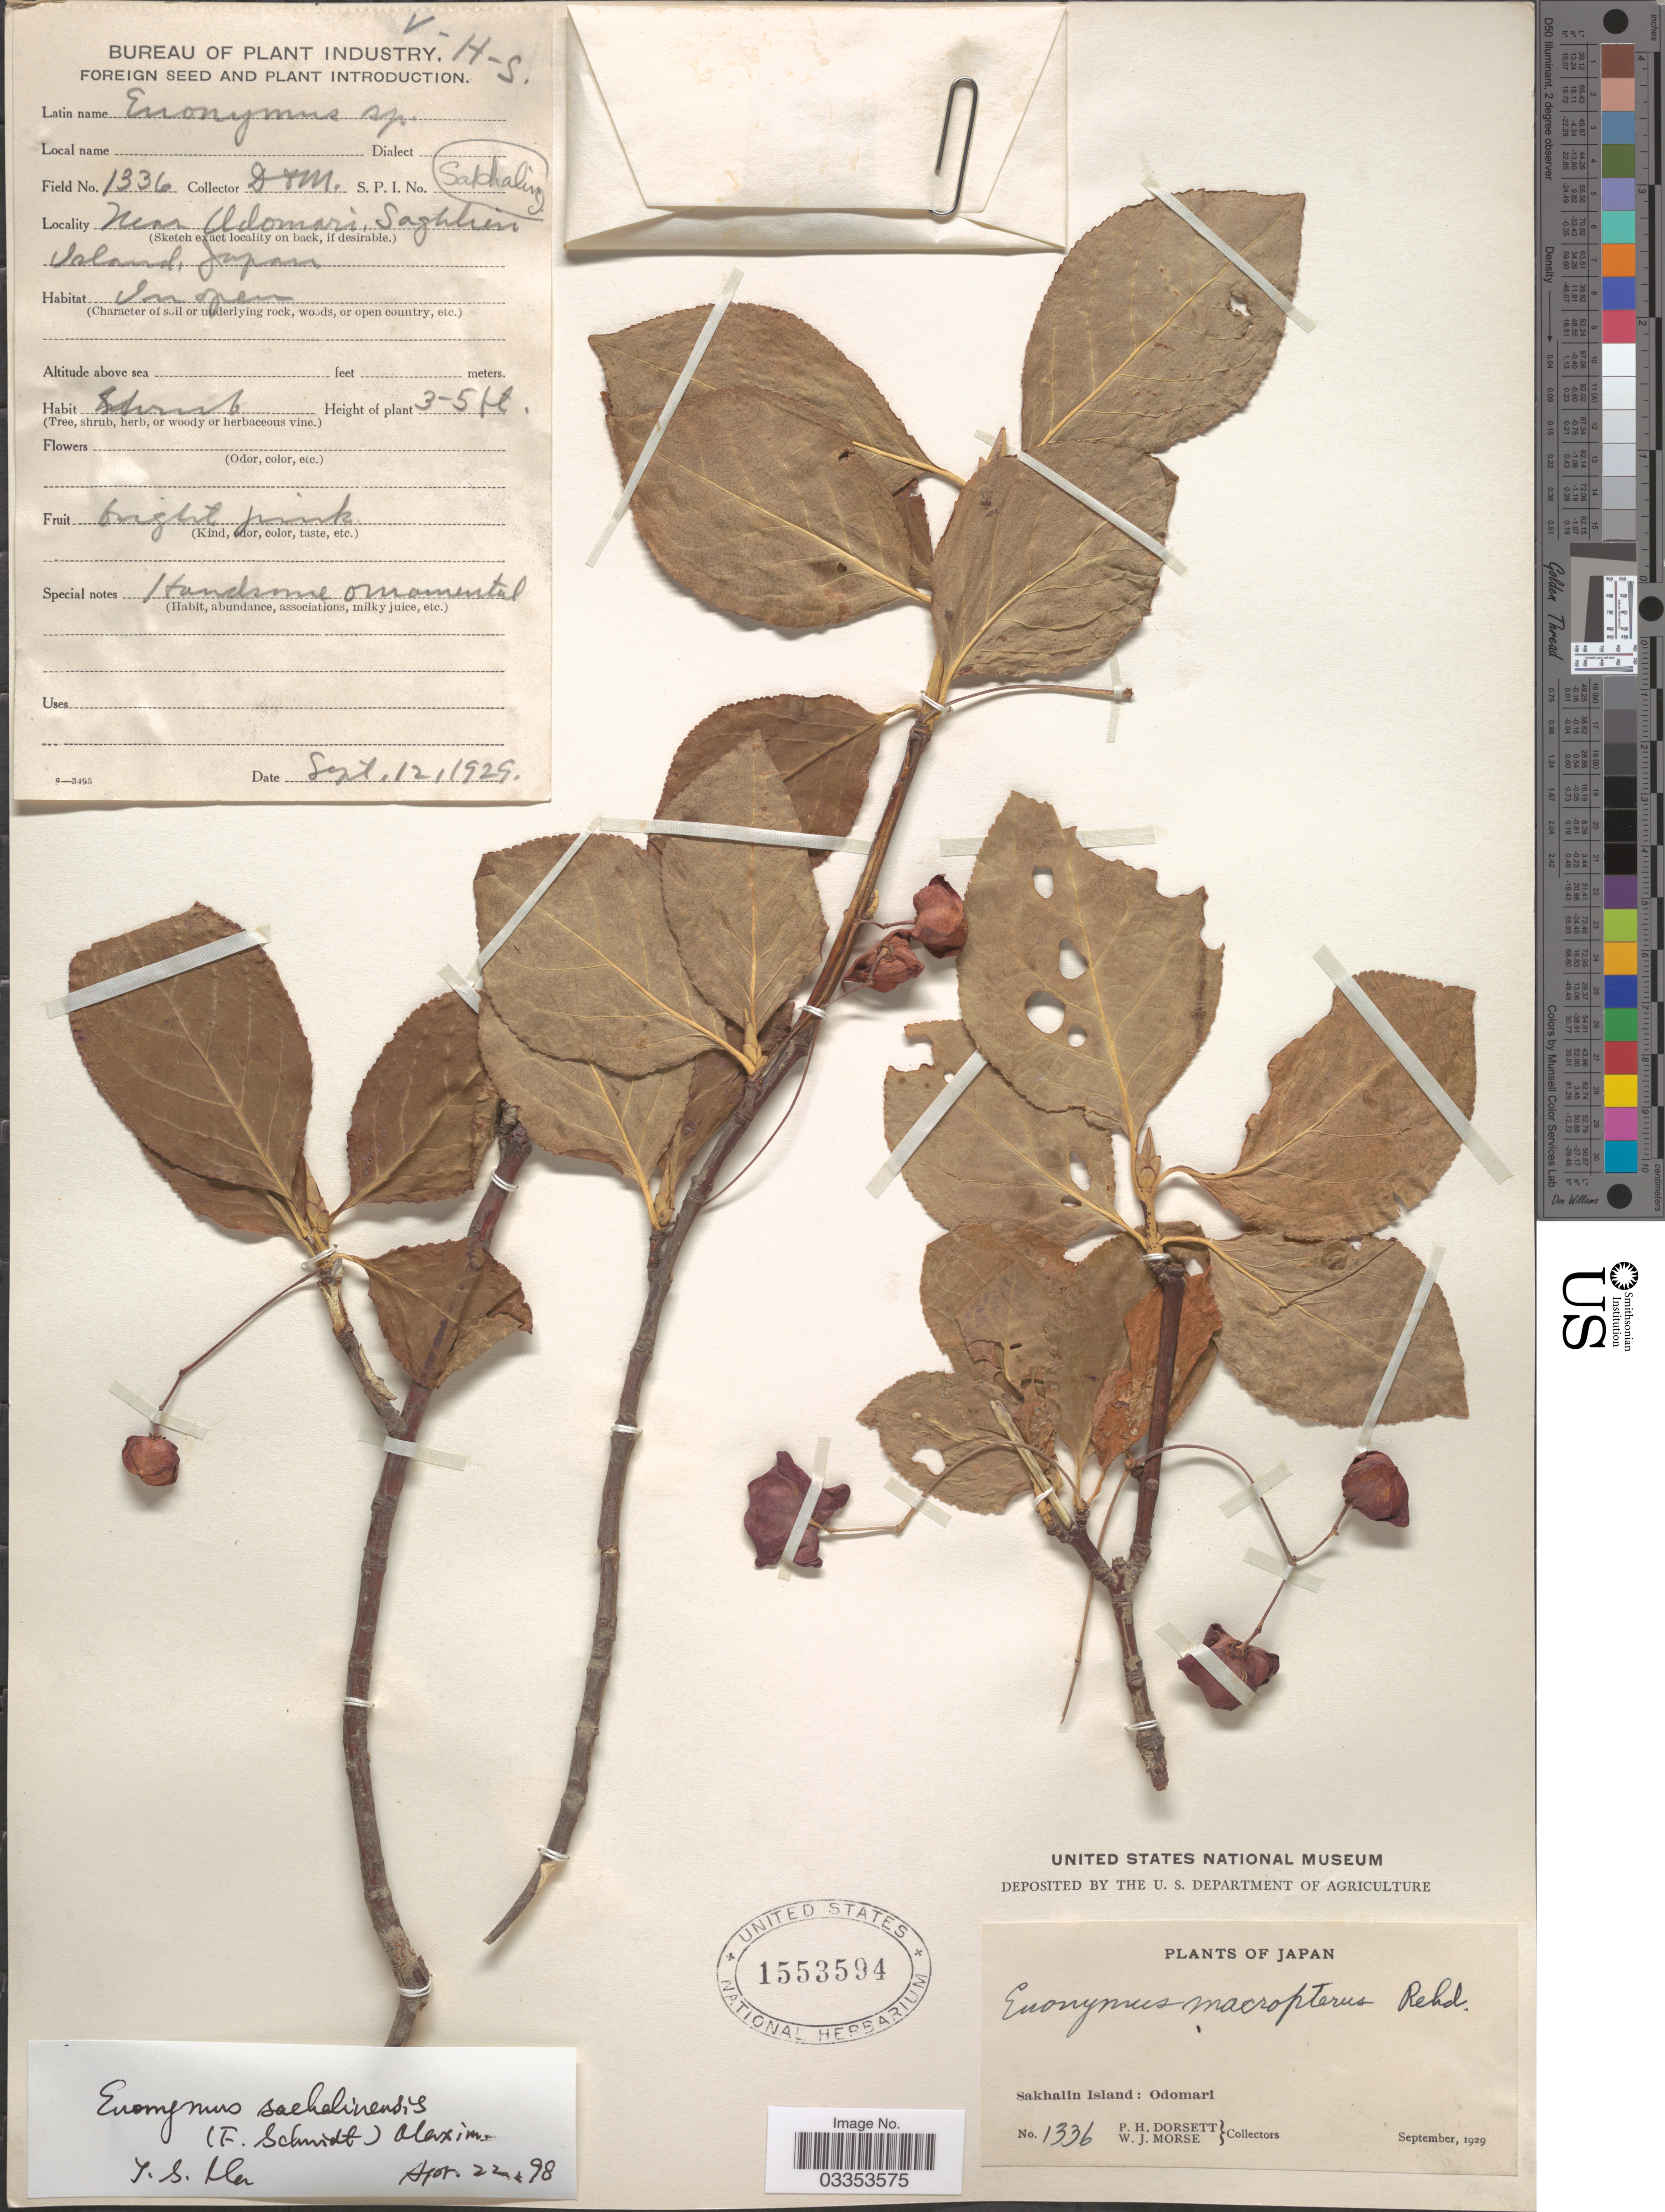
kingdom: Plantae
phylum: Tracheophyta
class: Magnoliopsida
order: Celastrales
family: Celastraceae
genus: Euonymus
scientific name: Euonymus sachalinensis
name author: (F. Schmidt) Maxim.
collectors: P. H. Dorsett & W. J. Morse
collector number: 1336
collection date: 1929-09-12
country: Russian Federation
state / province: Sakhalin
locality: Sakhalin Island: Odomari. Near Odomari.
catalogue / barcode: US 1553594